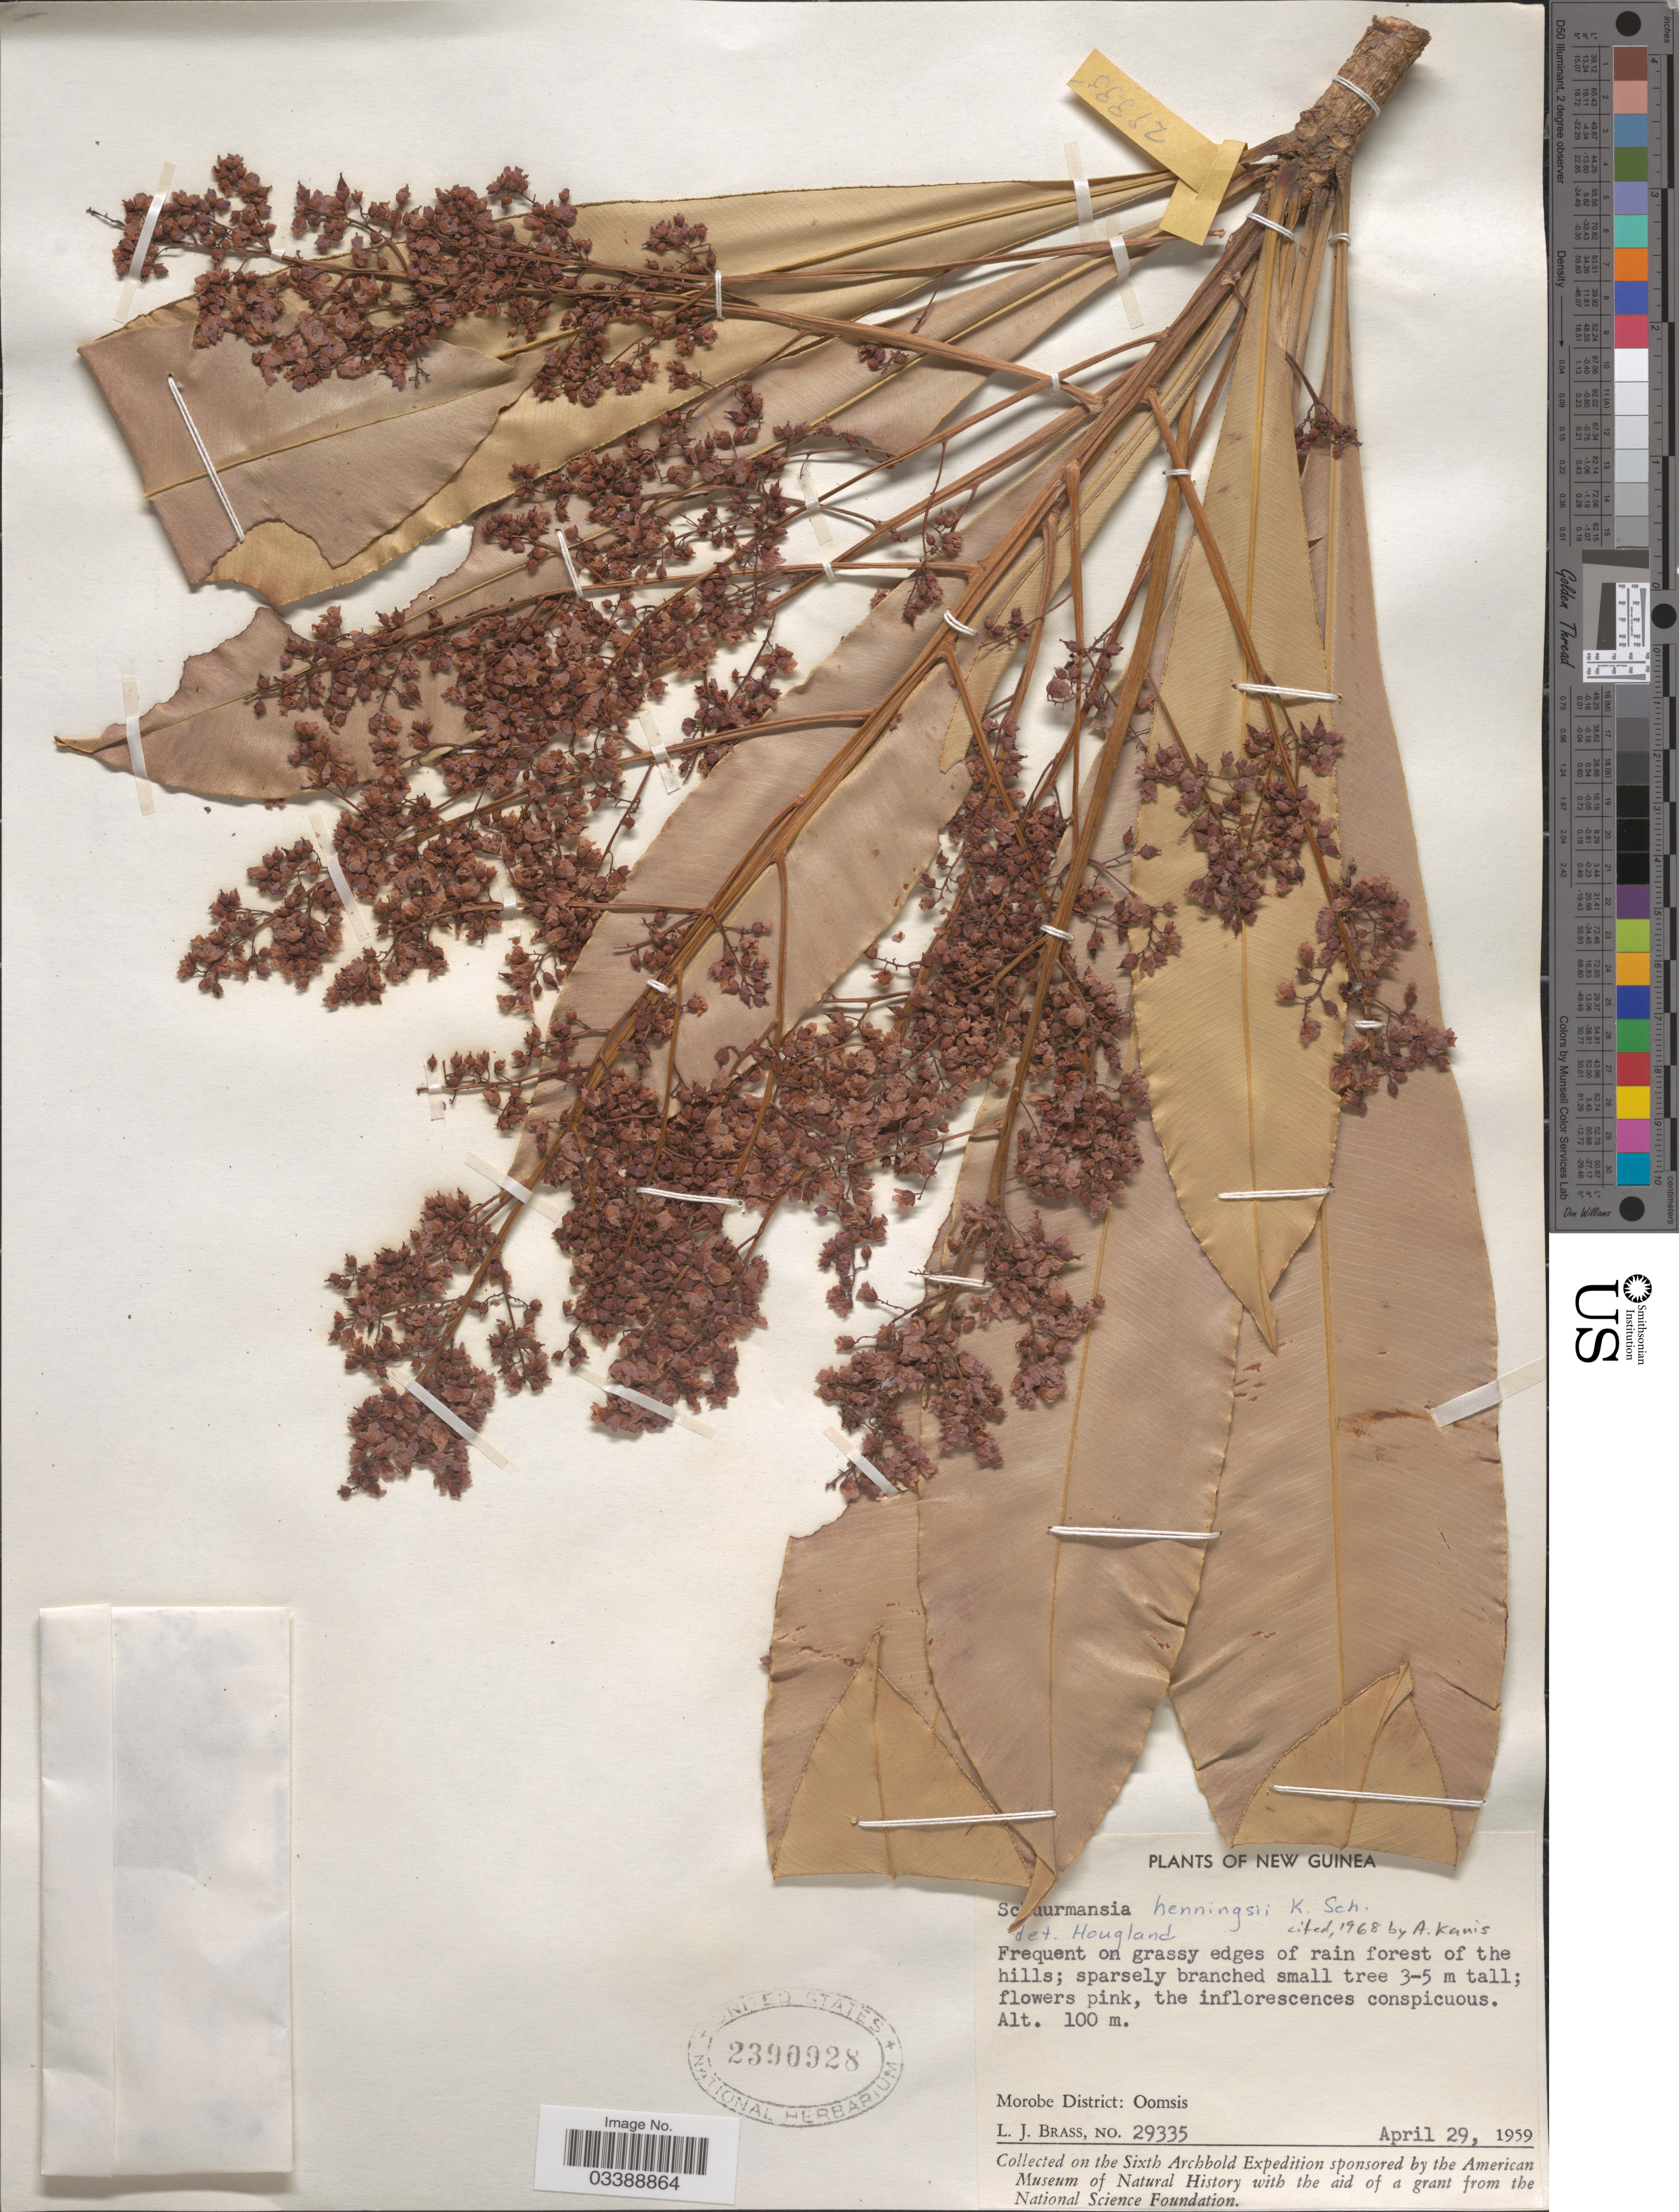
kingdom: Plantae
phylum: Tracheophyta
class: Magnoliopsida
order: Malpighiales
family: Ochnaceae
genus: Schuurmansia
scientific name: Schuurmansia henningsii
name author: K. Schum.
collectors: L. J. Brass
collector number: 29335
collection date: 1959-04-29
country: Papua New Guinea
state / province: Morobe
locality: New Guinea. Morobe District: Oomsis.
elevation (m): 100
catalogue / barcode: US 2390928